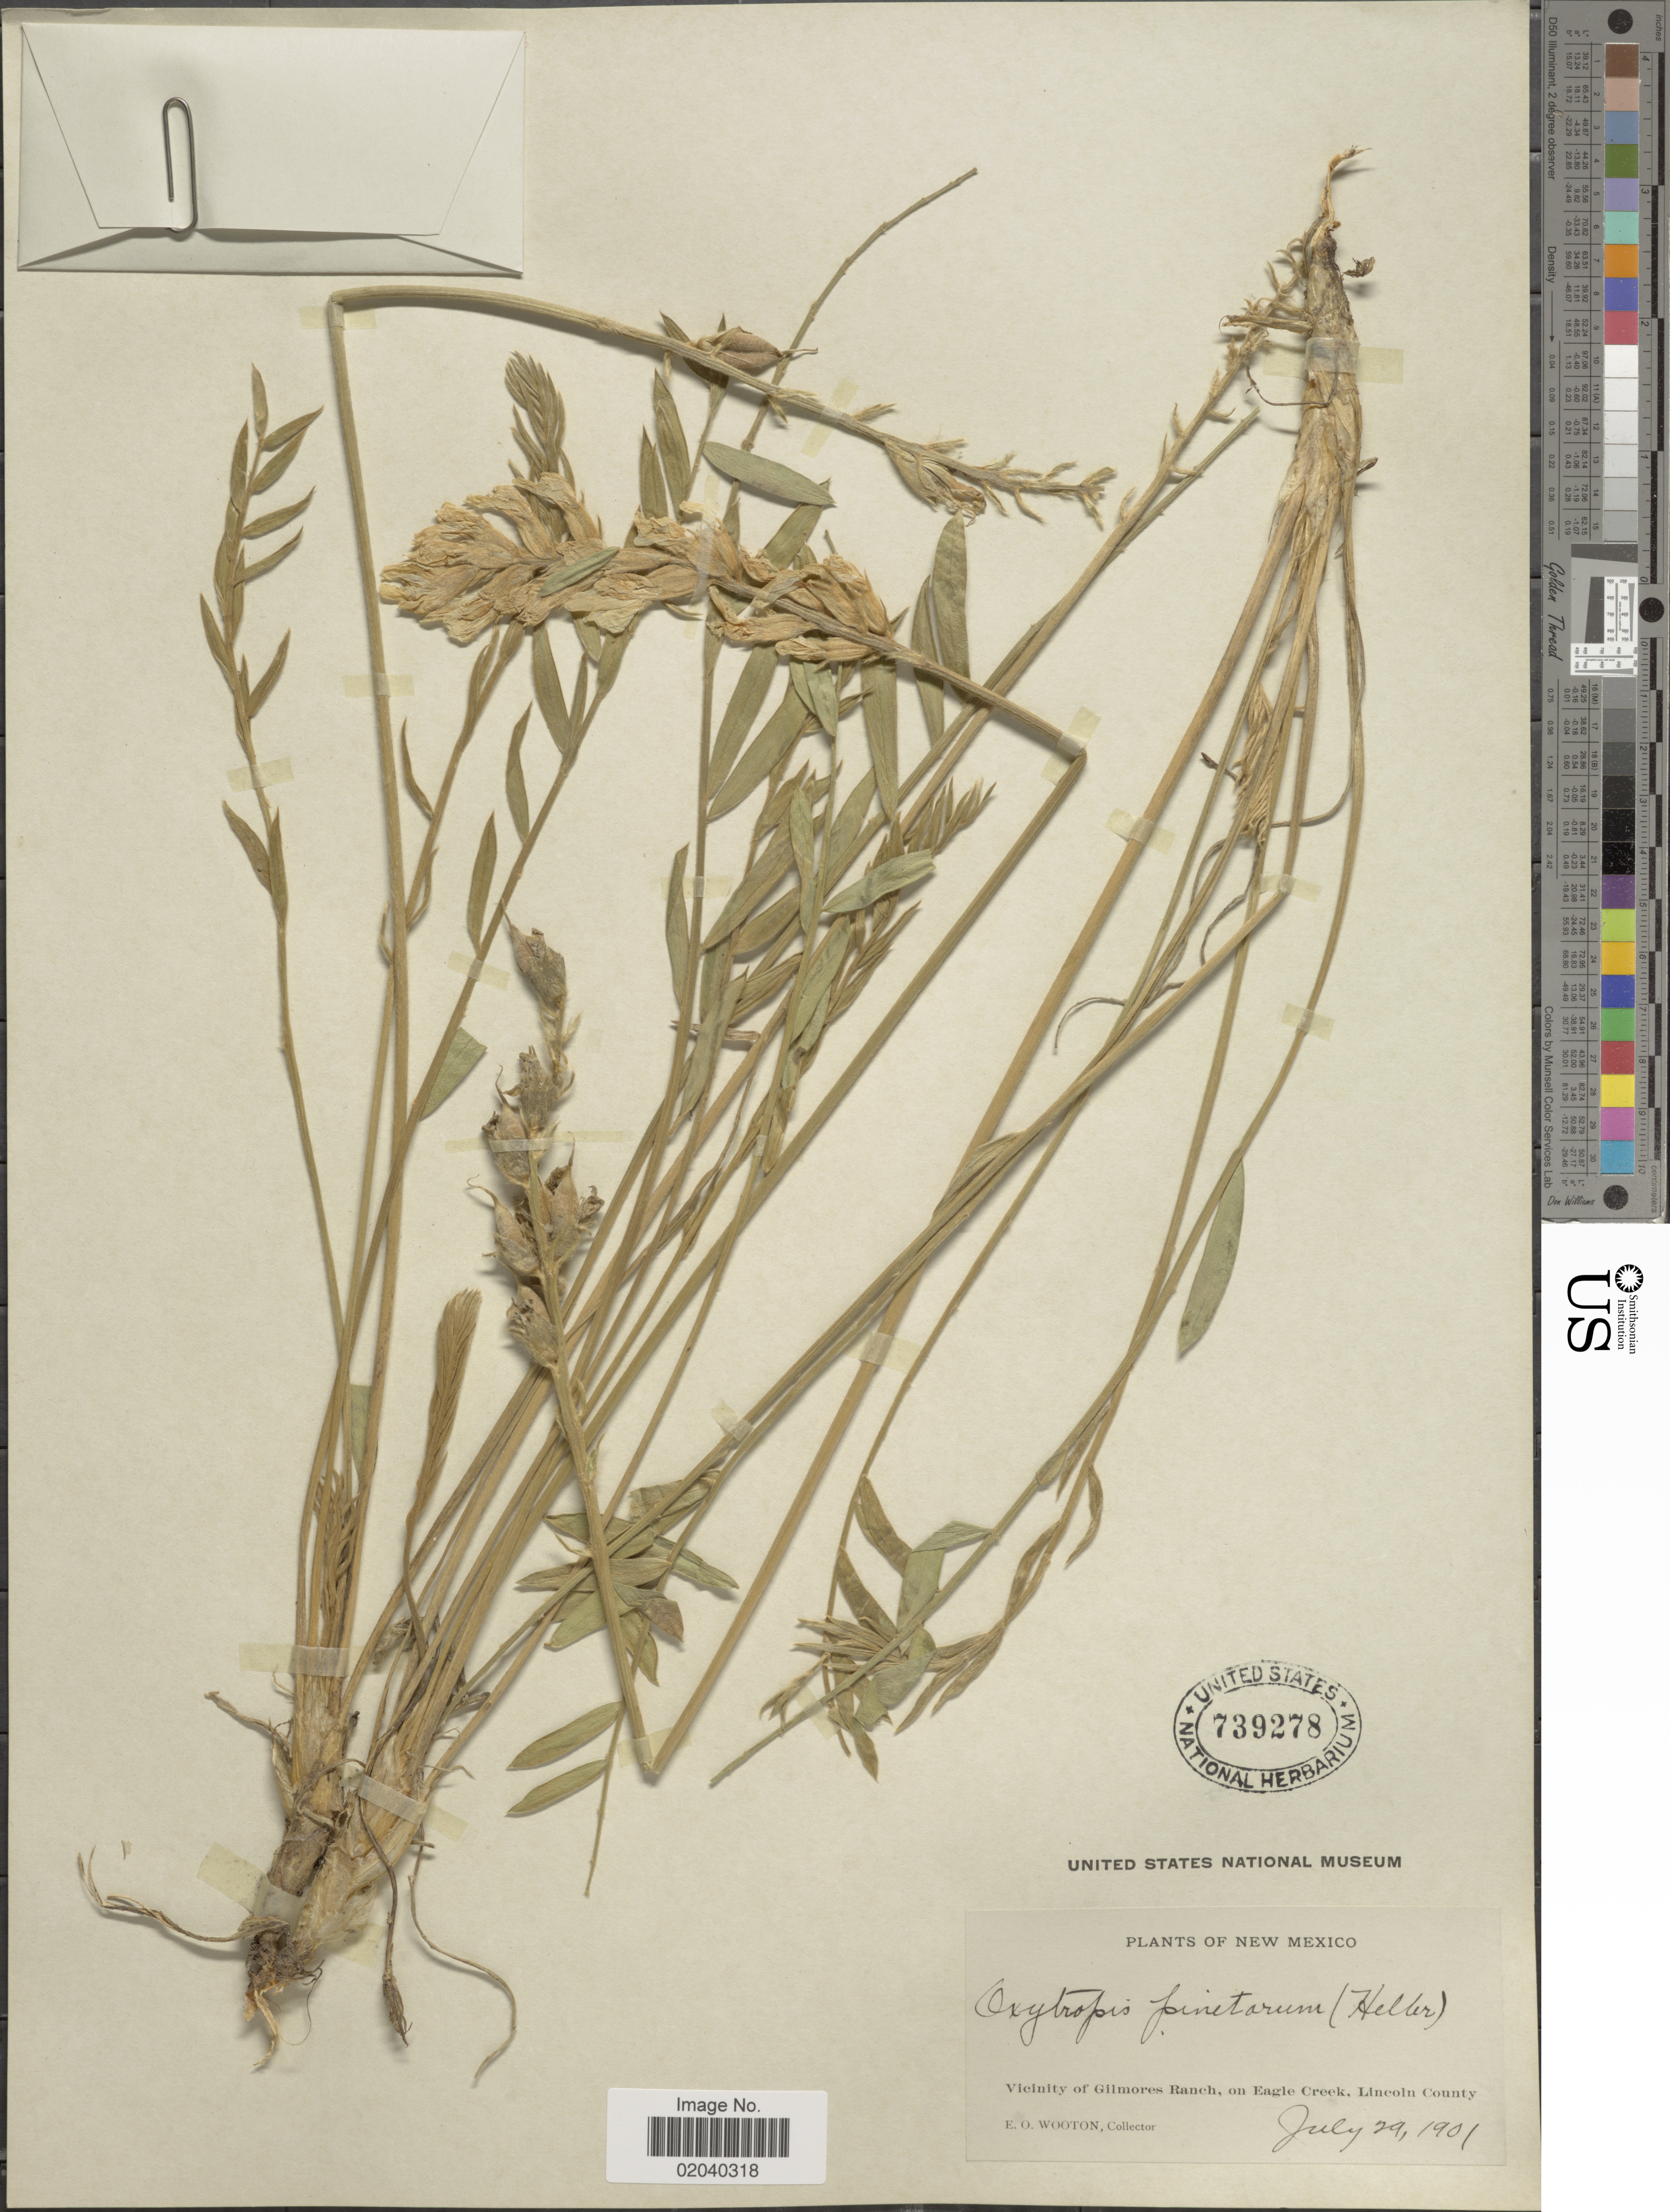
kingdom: Plantae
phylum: Tracheophyta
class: Magnoliopsida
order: Fabales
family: Fabaceae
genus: Oxytropis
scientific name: Oxytropis sericea var. sericea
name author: Nutt.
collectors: E. O. Wooton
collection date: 1901-07-29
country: United States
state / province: New Mexico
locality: Vicinity of Gilmores Ranch, on Eagle Creek, Lincoln County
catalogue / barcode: US 739278